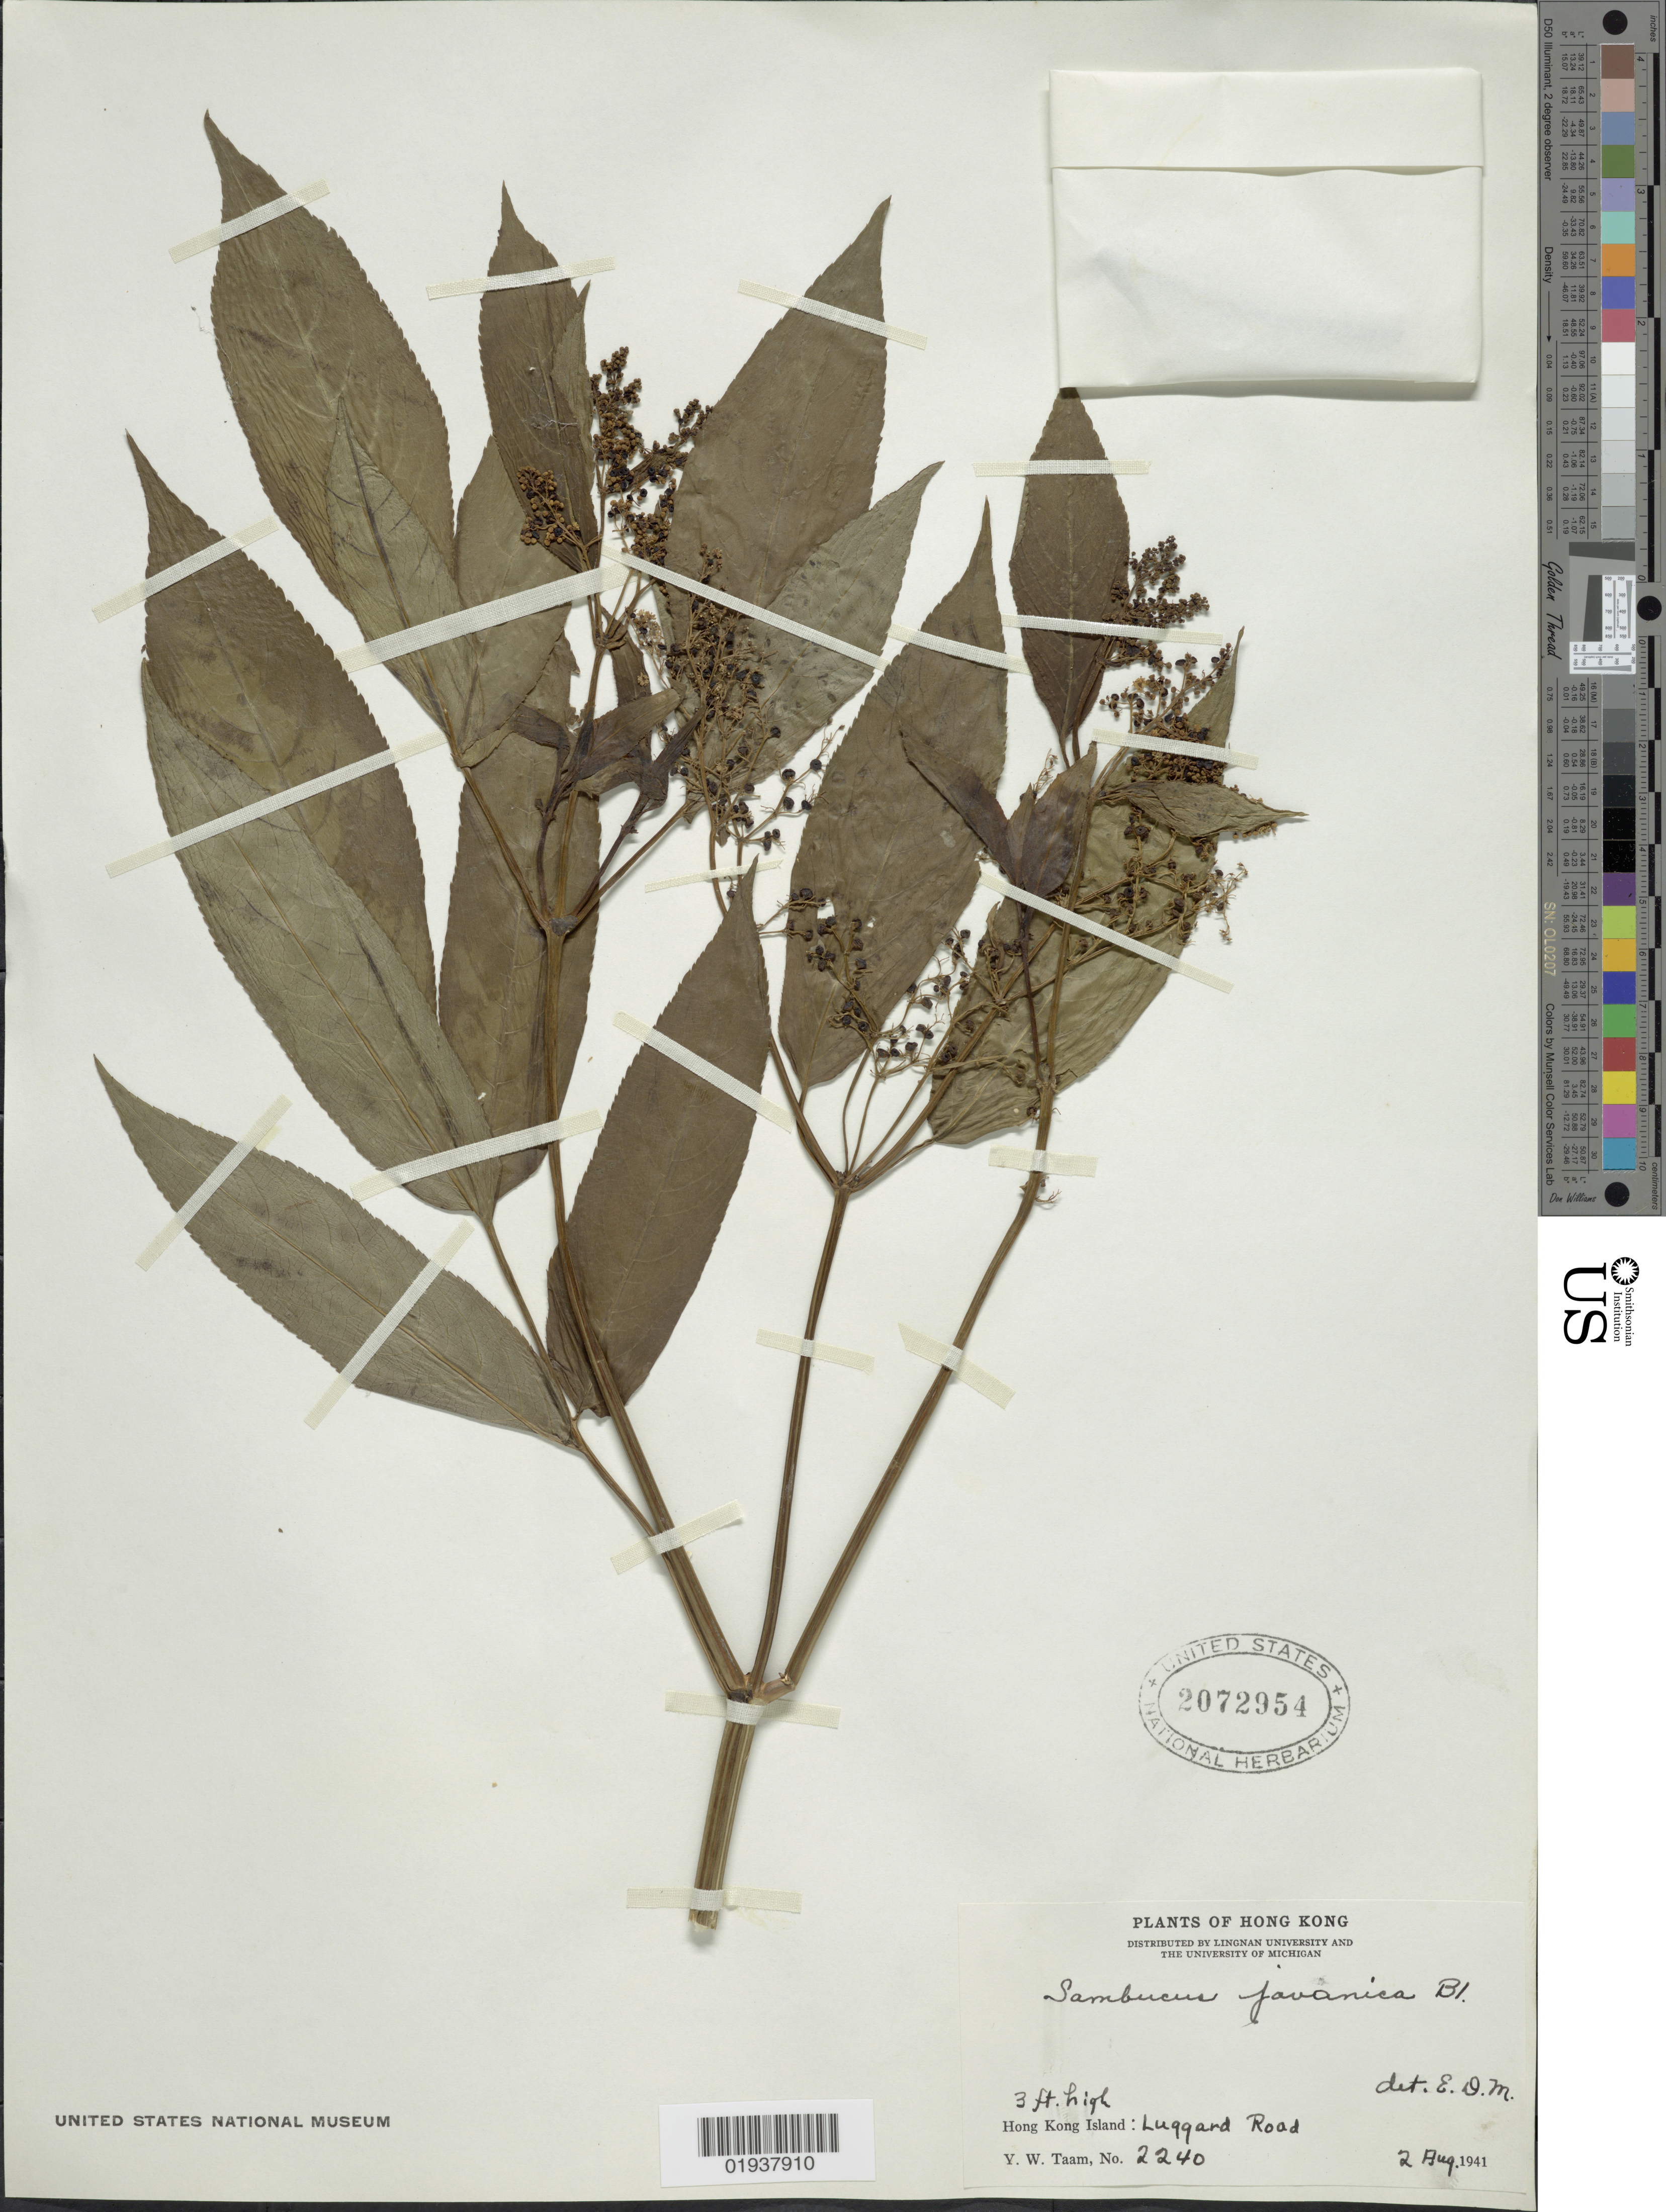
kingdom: Plantae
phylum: Tracheophyta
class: Magnoliopsida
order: Dipsacales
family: Viburnaceae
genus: Sambucus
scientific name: Sambucus javanica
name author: Blume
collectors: Y. W. Taam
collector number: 2240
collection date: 1941-08-02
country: China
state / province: Hong Kong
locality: Hong Kong Island: Luggard Road.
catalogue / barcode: US 2072954